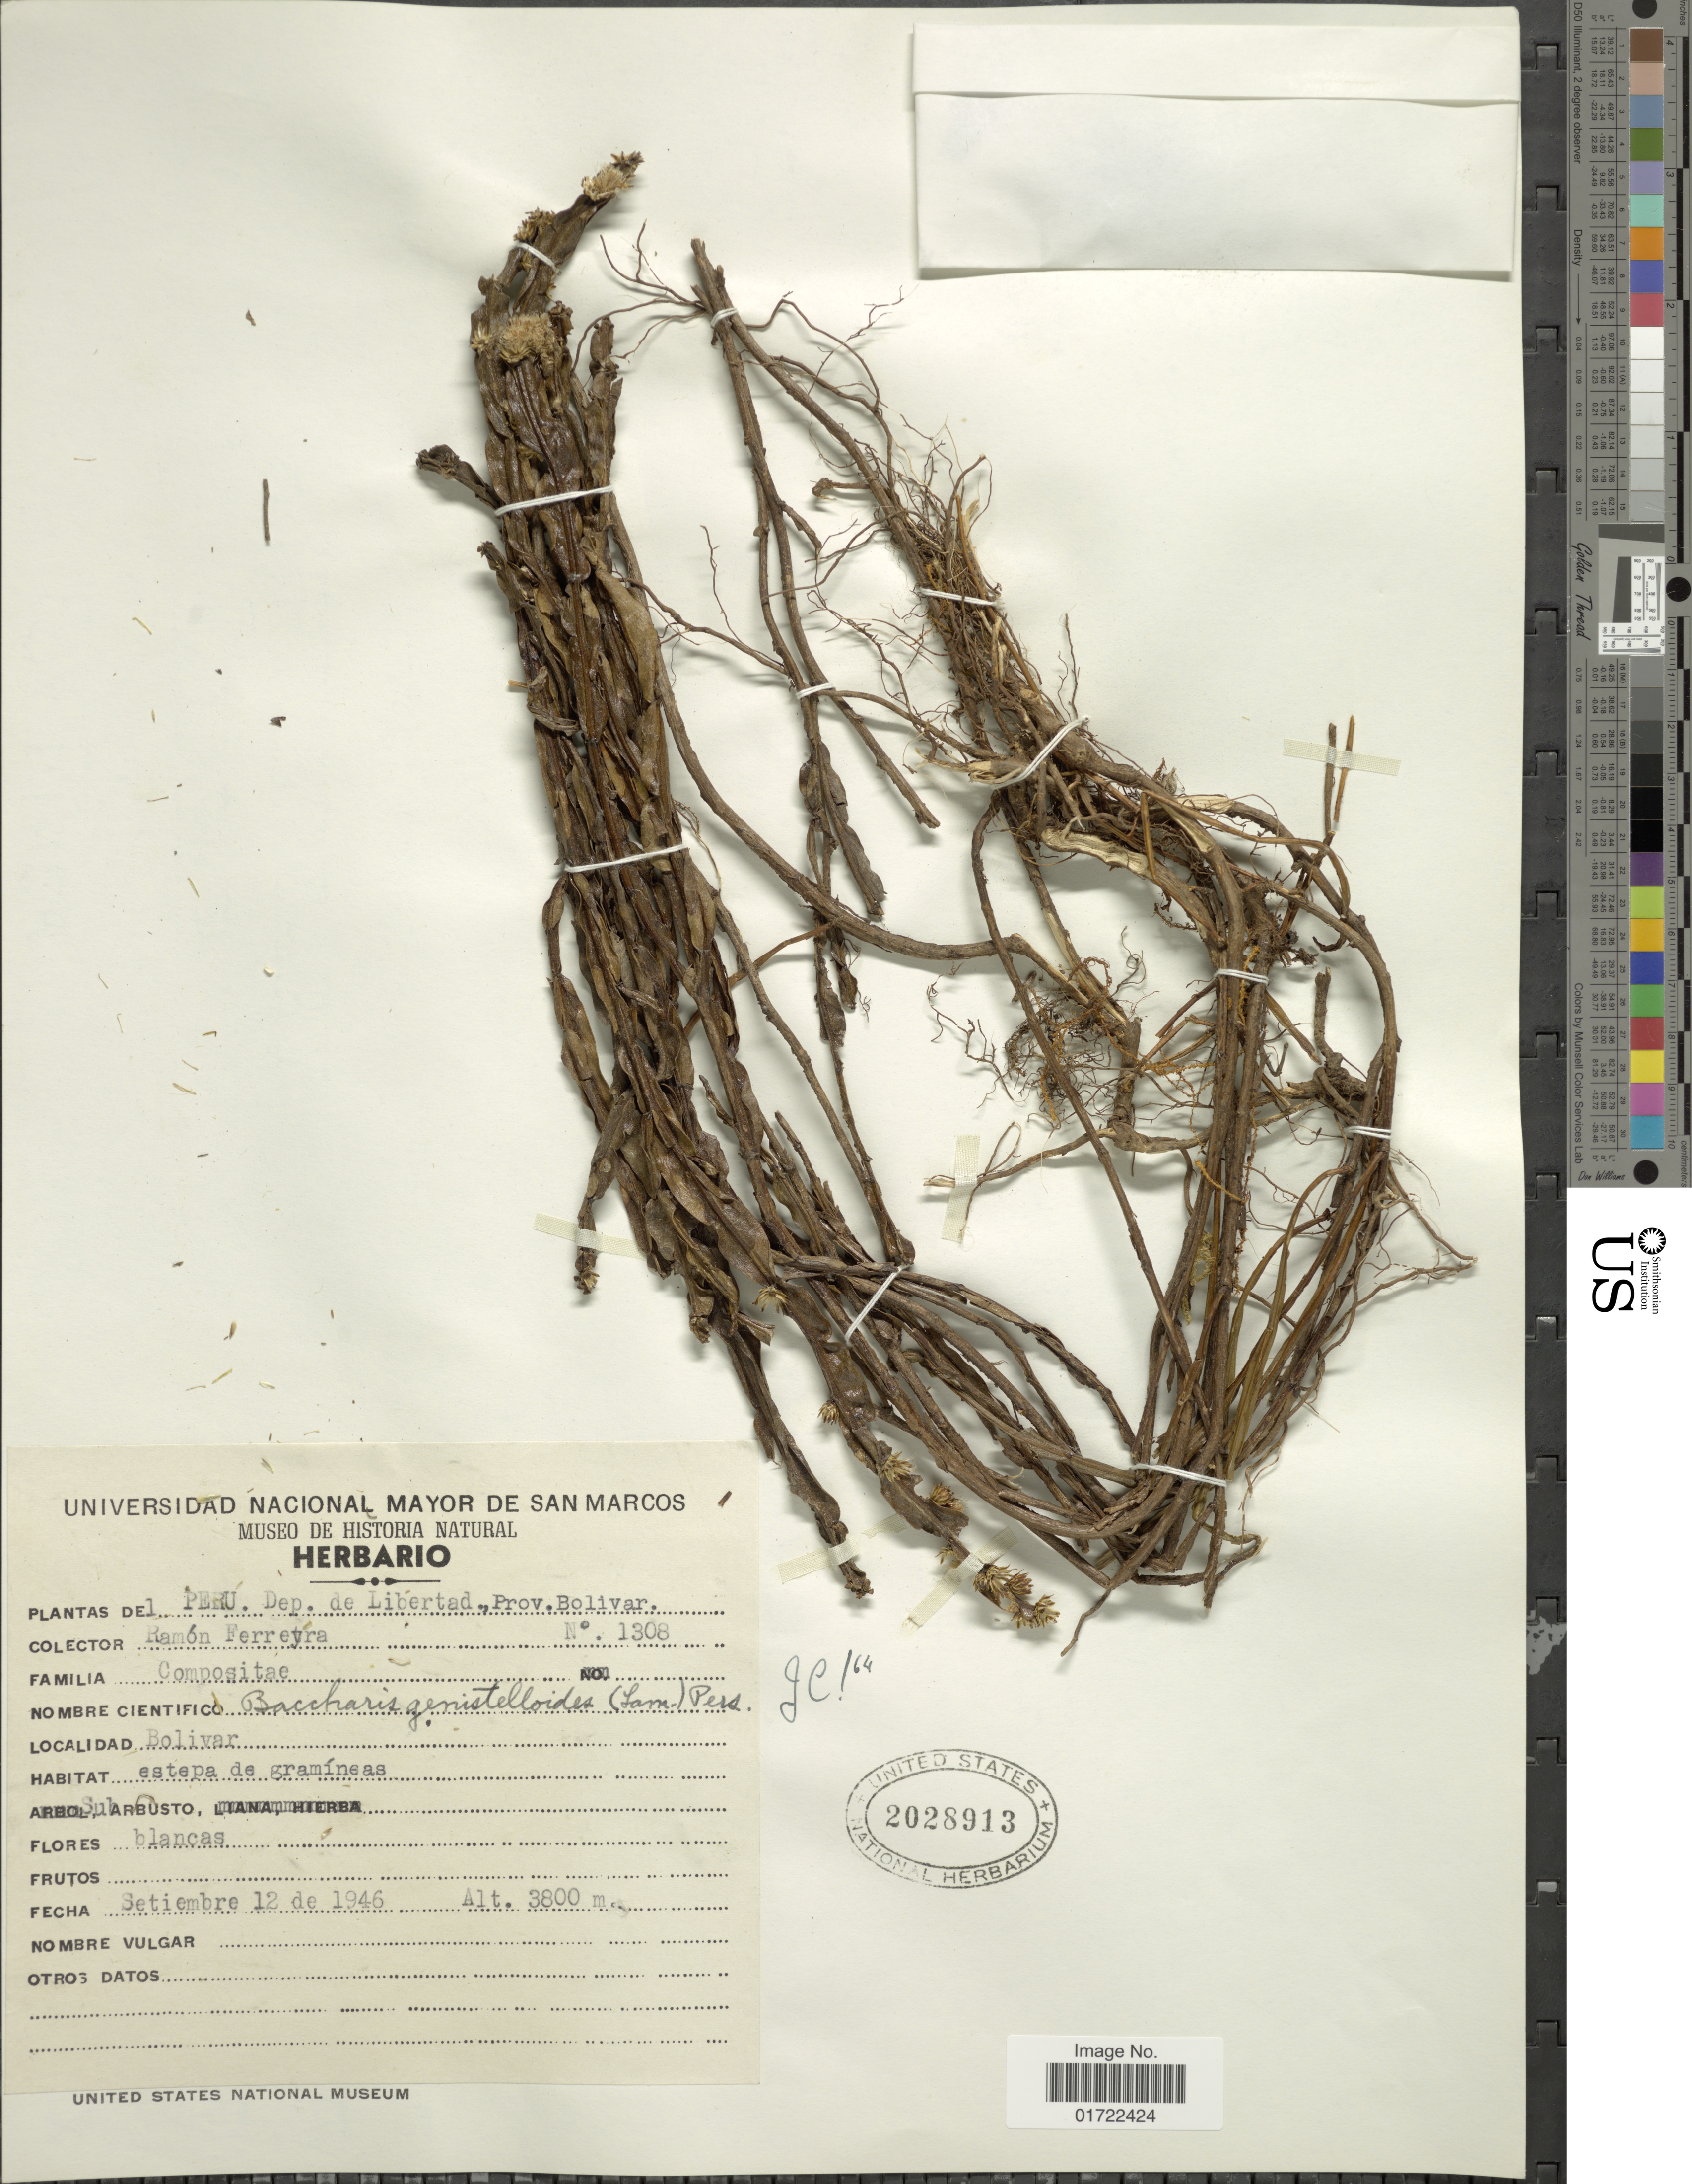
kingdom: Plantae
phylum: Tracheophyta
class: Magnoliopsida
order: Asterales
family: Asteraceae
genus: Baccharis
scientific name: Baccharis genistelloides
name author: (Lam.) Pers.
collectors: R. A. Ferreyra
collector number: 1308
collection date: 1946-09-12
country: Peru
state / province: La Libertad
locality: Prov. Bolivar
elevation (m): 3800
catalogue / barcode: US 2028913